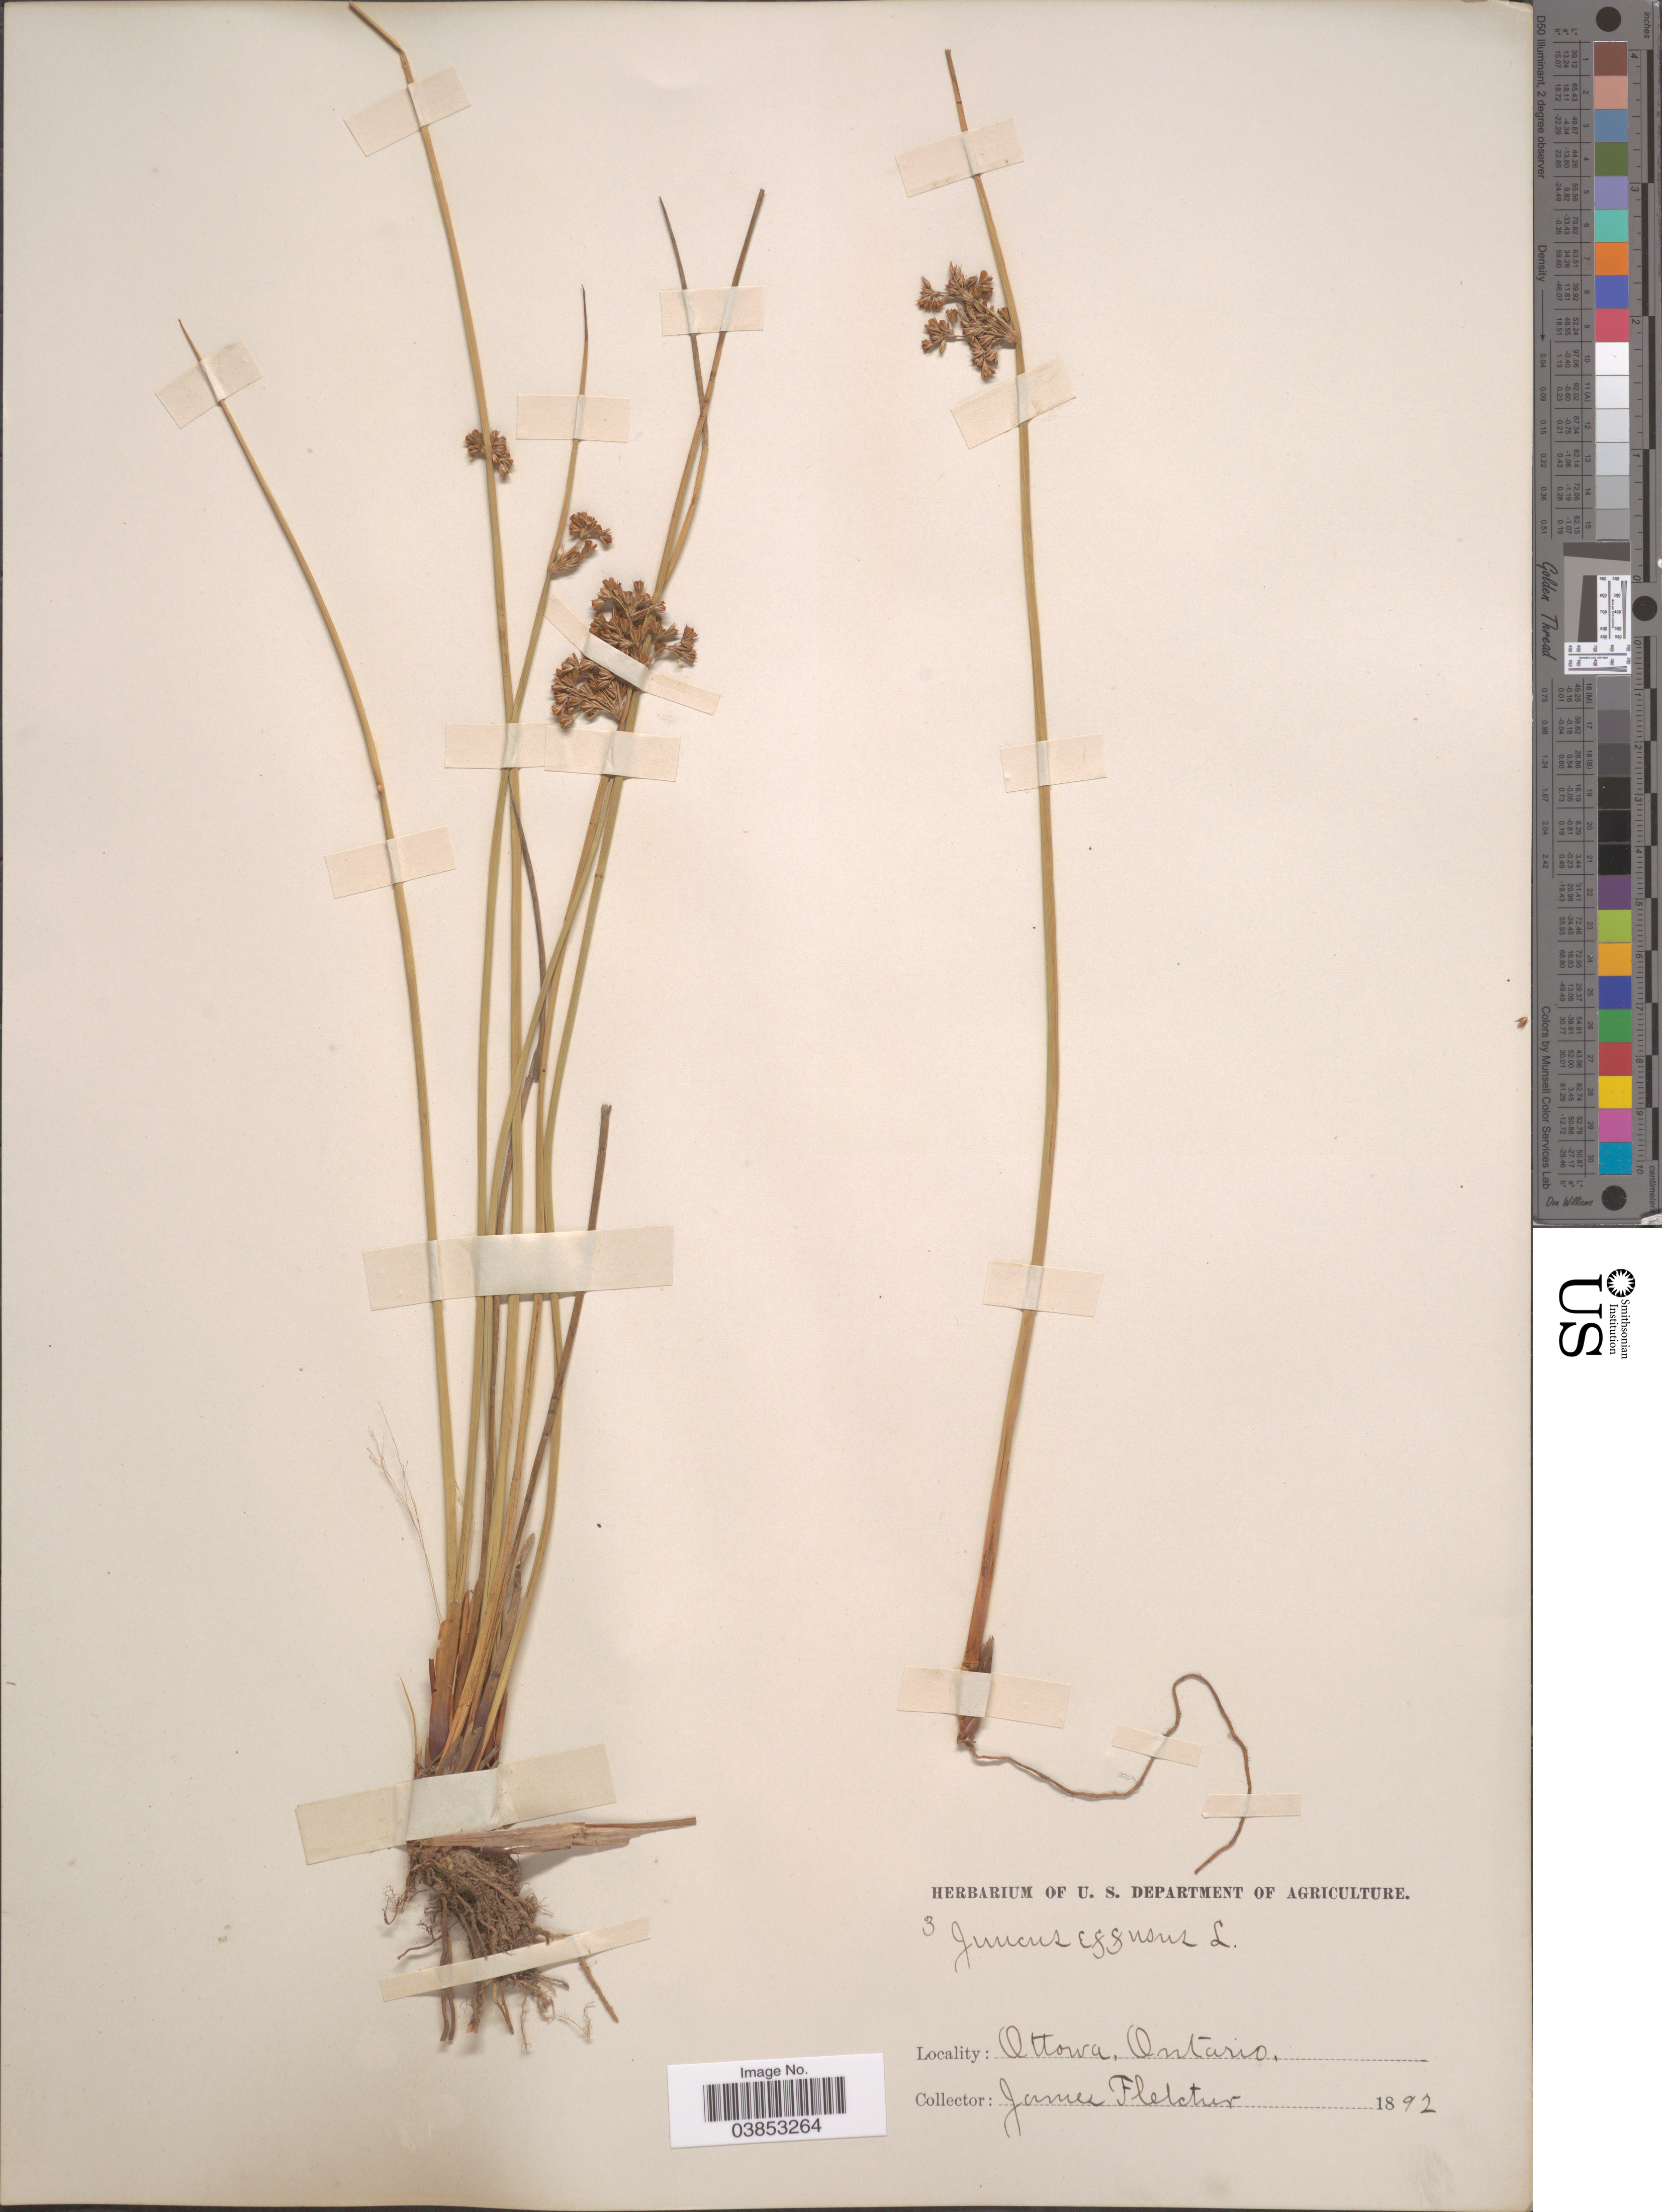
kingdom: Plantae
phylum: Tracheophyta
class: Liliopsida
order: Poales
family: Juncaceae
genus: Juncus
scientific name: Juncus effusus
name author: L.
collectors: J. Fletcher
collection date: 1892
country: Canada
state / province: Ontario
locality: Ottawa.